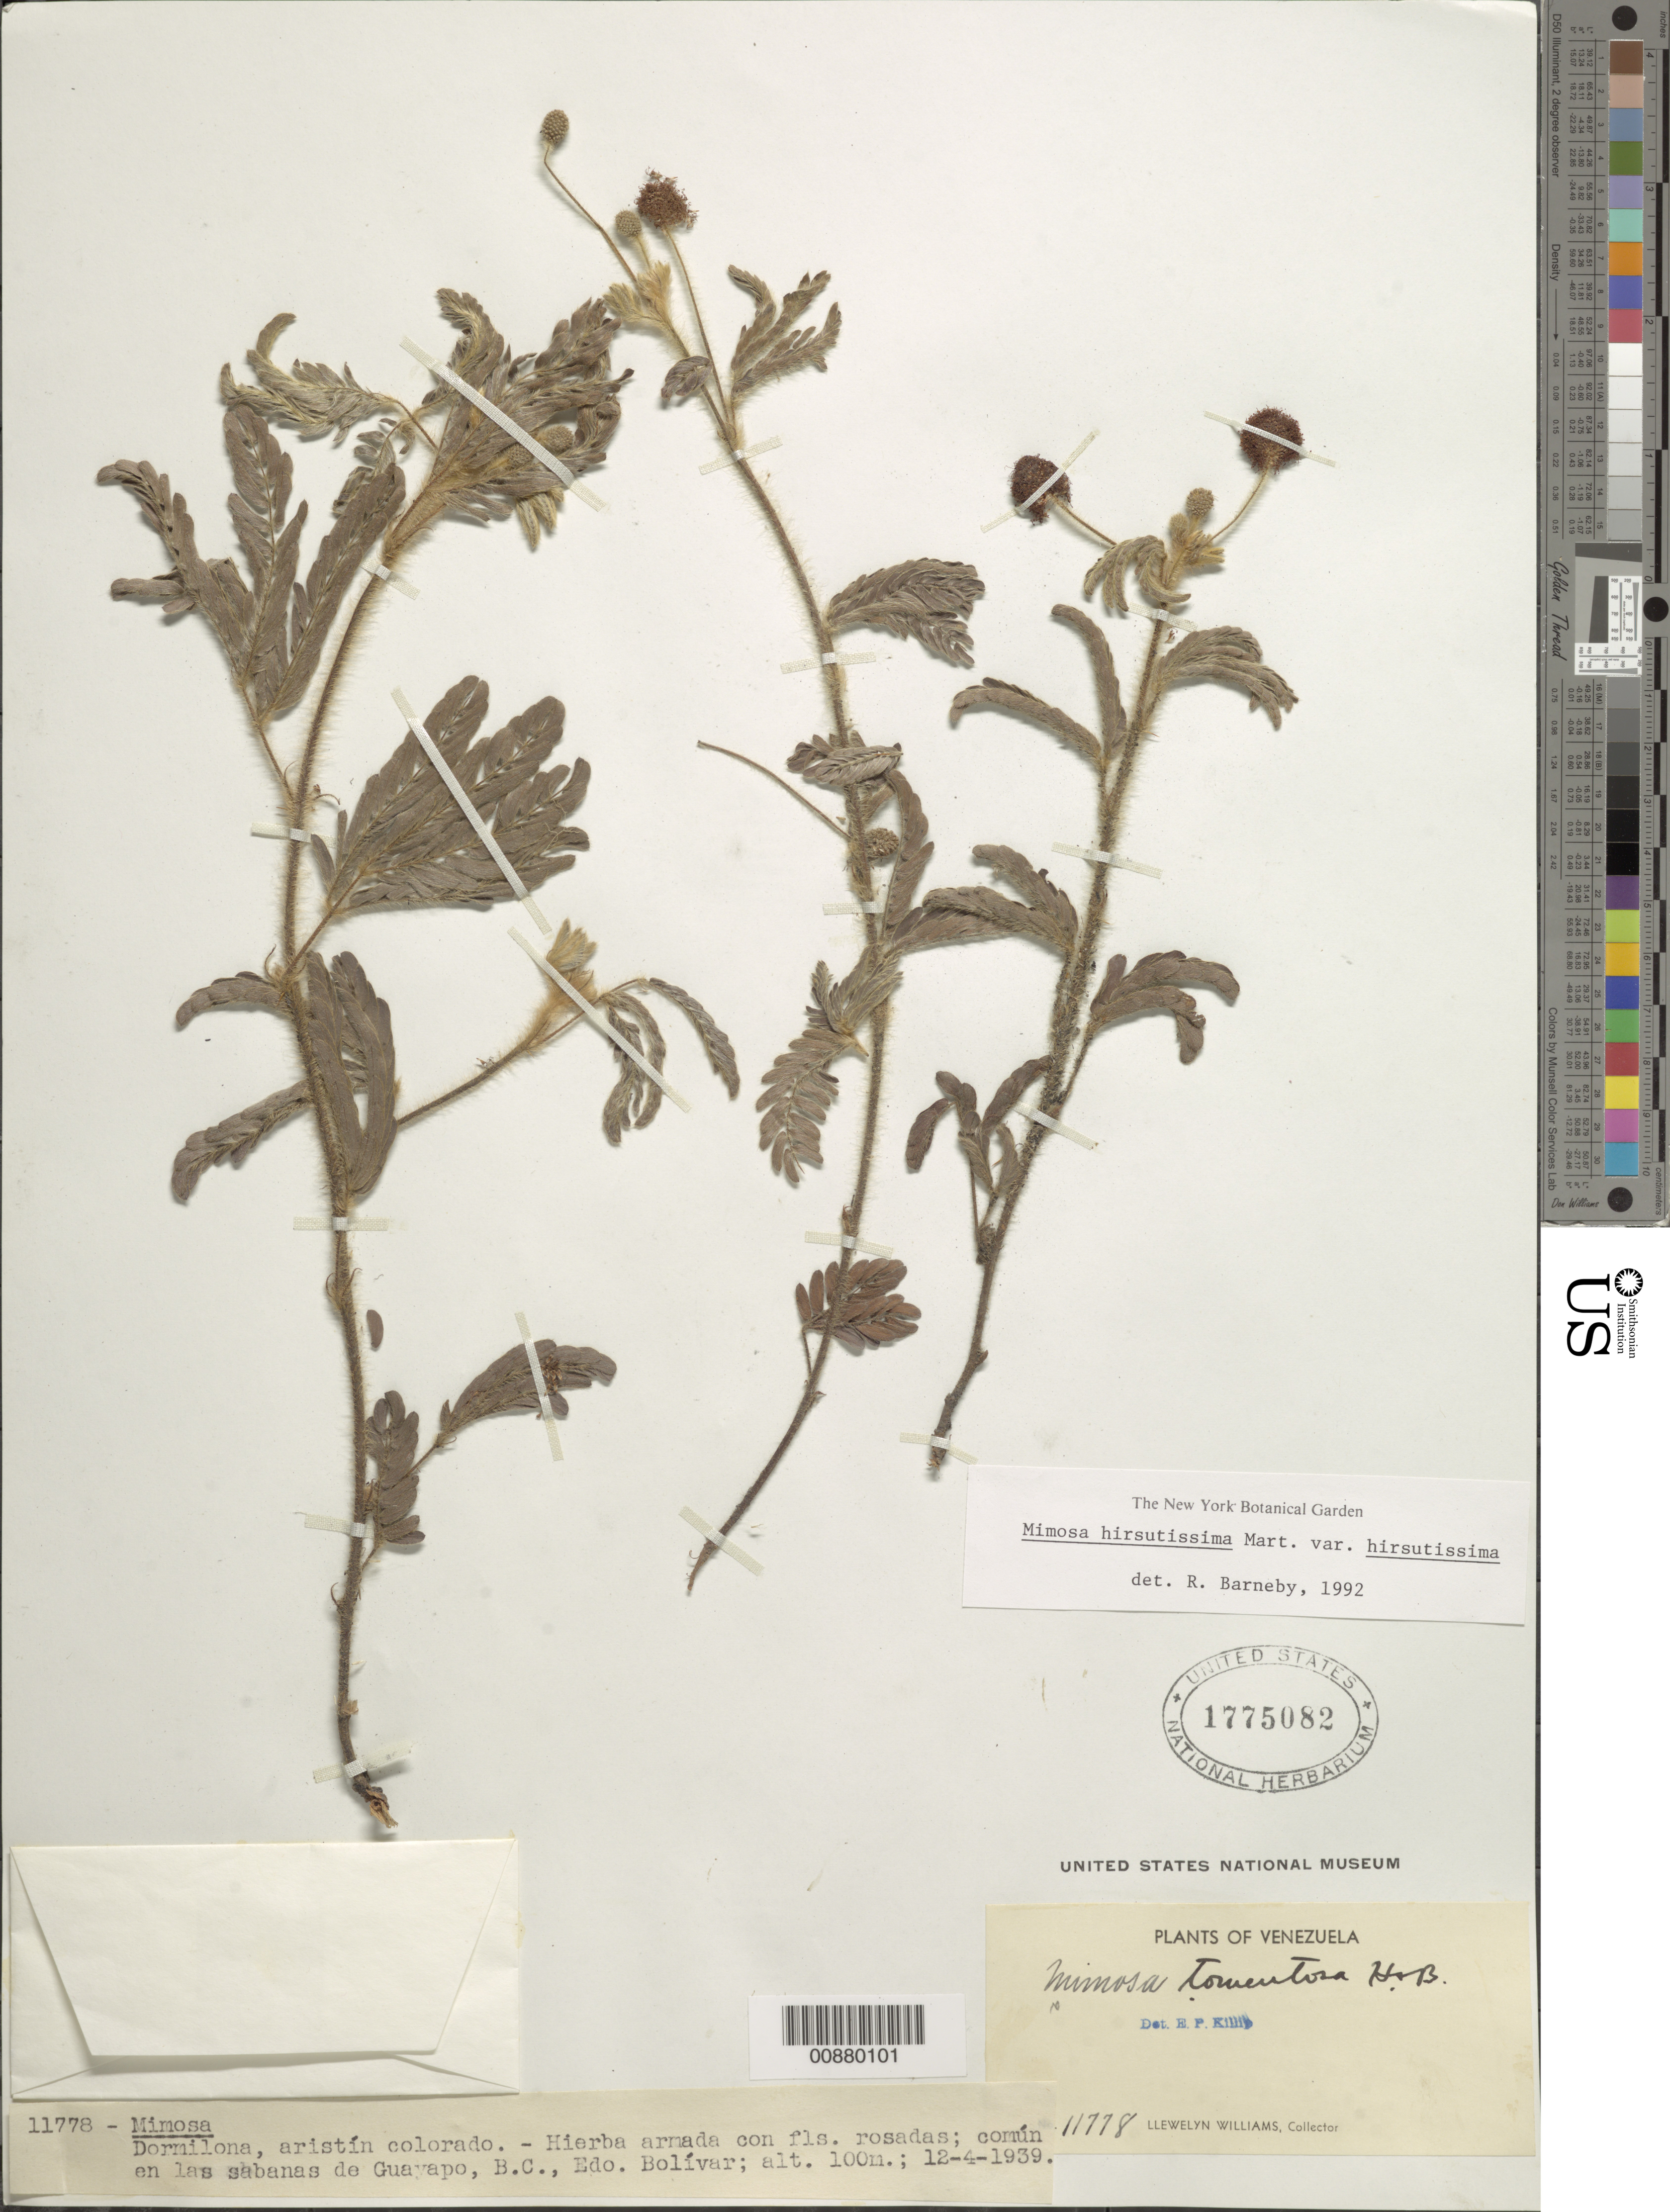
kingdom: Plantae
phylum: Tracheophyta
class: Magnoliopsida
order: Fabales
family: Fabaceae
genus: Mimosa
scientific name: Mimosa hirsutissima var. hirsutissima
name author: Mart.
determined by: Barneby, Rupert C., (NY)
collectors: Ll. Williams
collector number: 11778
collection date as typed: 12-Apr-39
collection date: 1939-04-12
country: Venezuela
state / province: Bolívar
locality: Guayapo, Bajo Caura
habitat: Sabanas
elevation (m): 100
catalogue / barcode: US 1775082